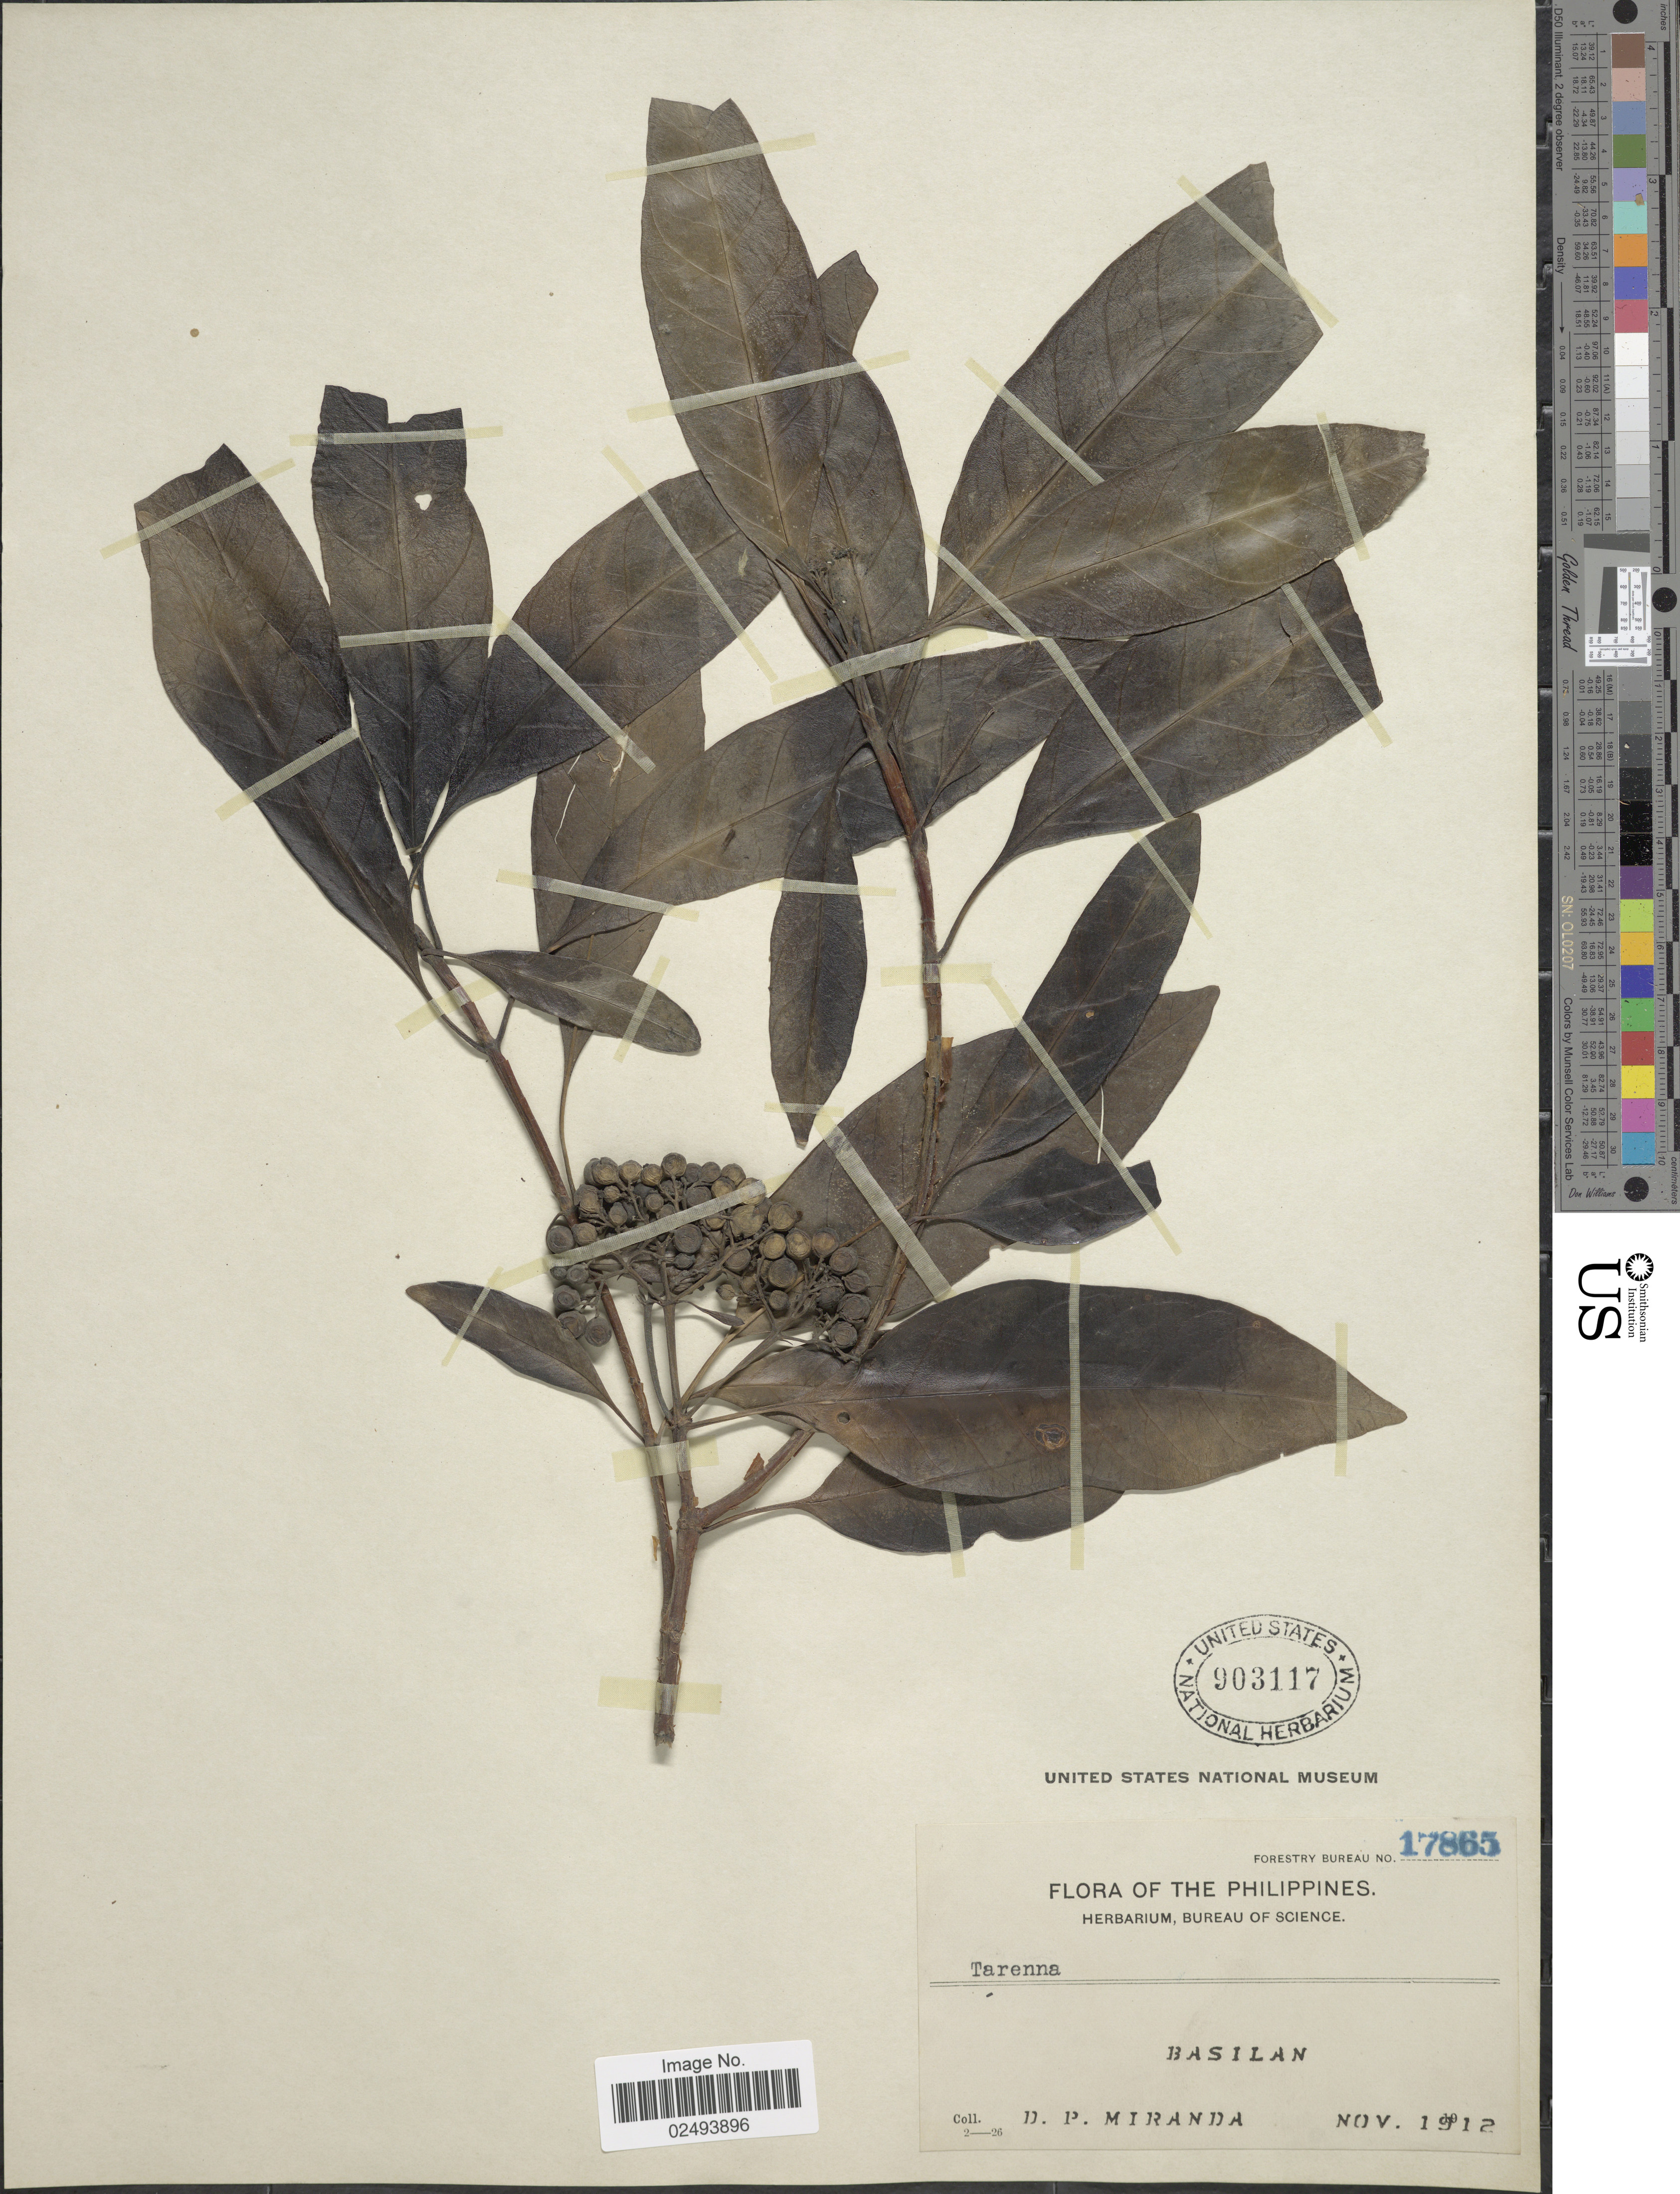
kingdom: Plantae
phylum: Tracheophyta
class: Magnoliopsida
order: Gentianales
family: Rubiaceae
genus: Tarenna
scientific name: Tarenna sp.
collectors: D. P. Miranda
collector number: Forestry Bureau 17865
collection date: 1912-11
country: Philippines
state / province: Muslim Mindanao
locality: Basilan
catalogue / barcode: US 903117